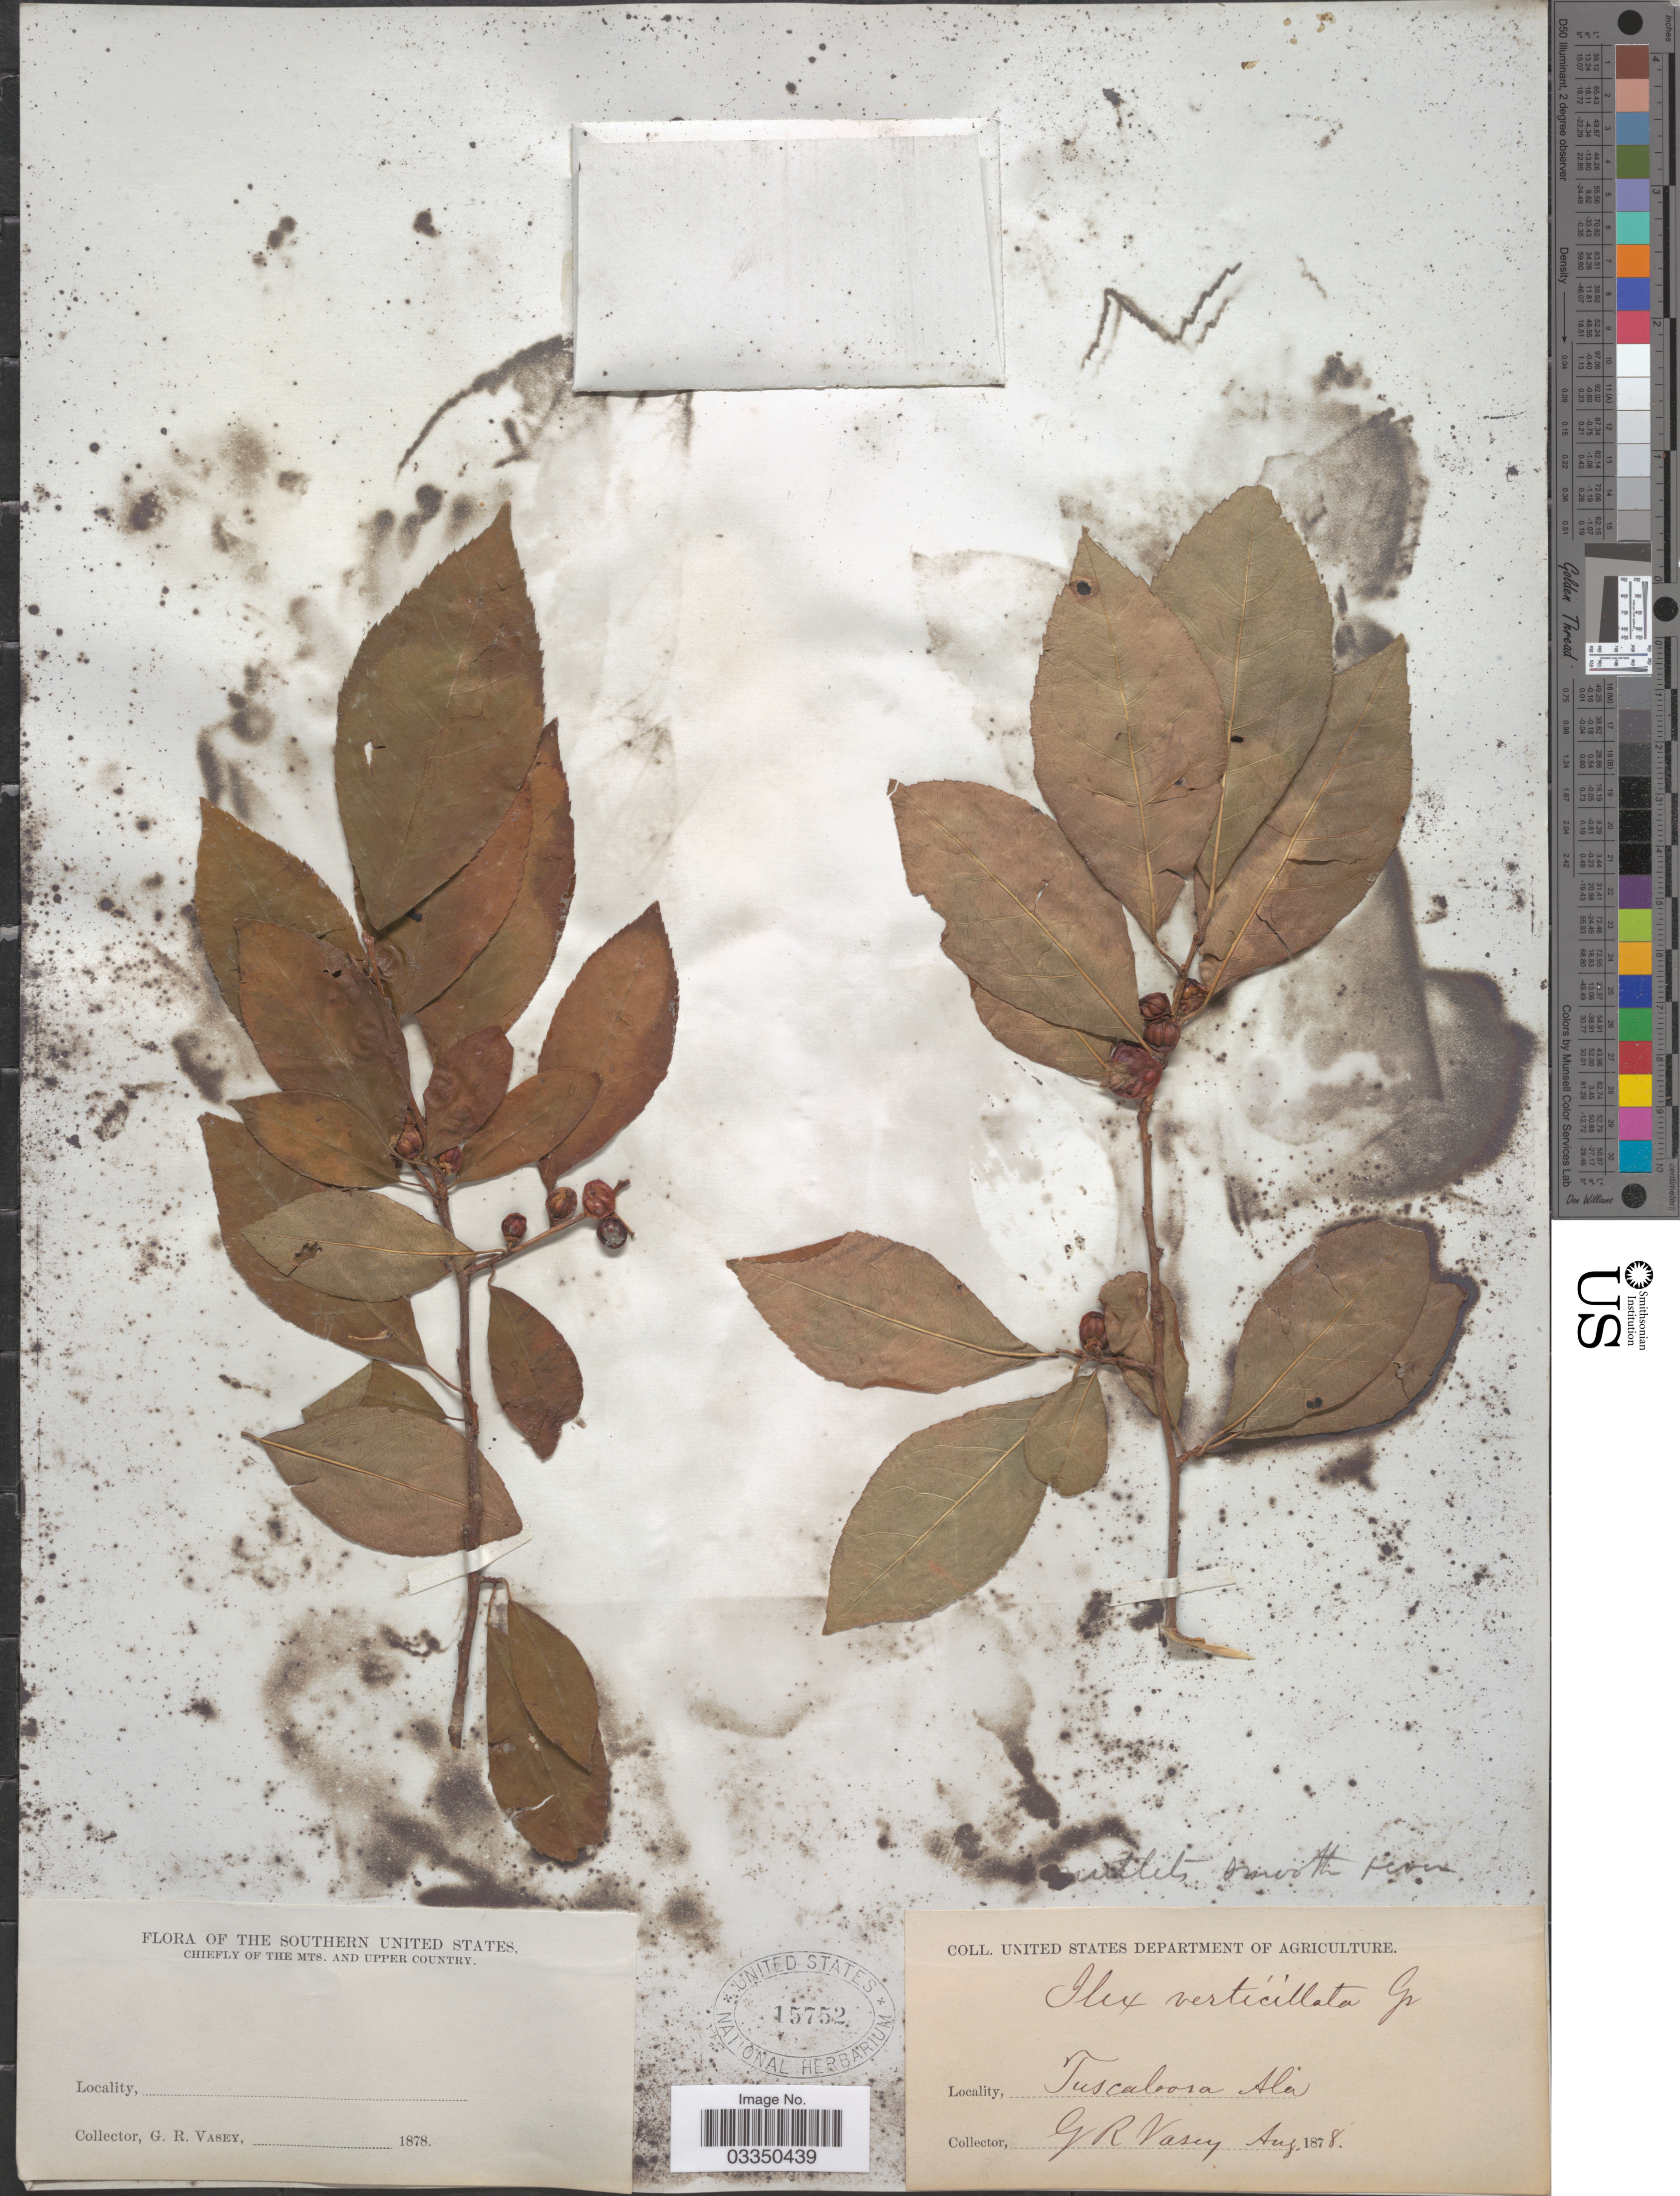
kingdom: Plantae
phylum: Tracheophyta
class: Magnoliopsida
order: Aquifoliales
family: Aquifoliaceae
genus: Ilex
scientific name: Ilex verticillata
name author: (L.) A. Gray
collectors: G. R. Vasey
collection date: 1878-08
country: United States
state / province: Alabama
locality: The Southern United States. Tuscaloosa.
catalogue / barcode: US 15752